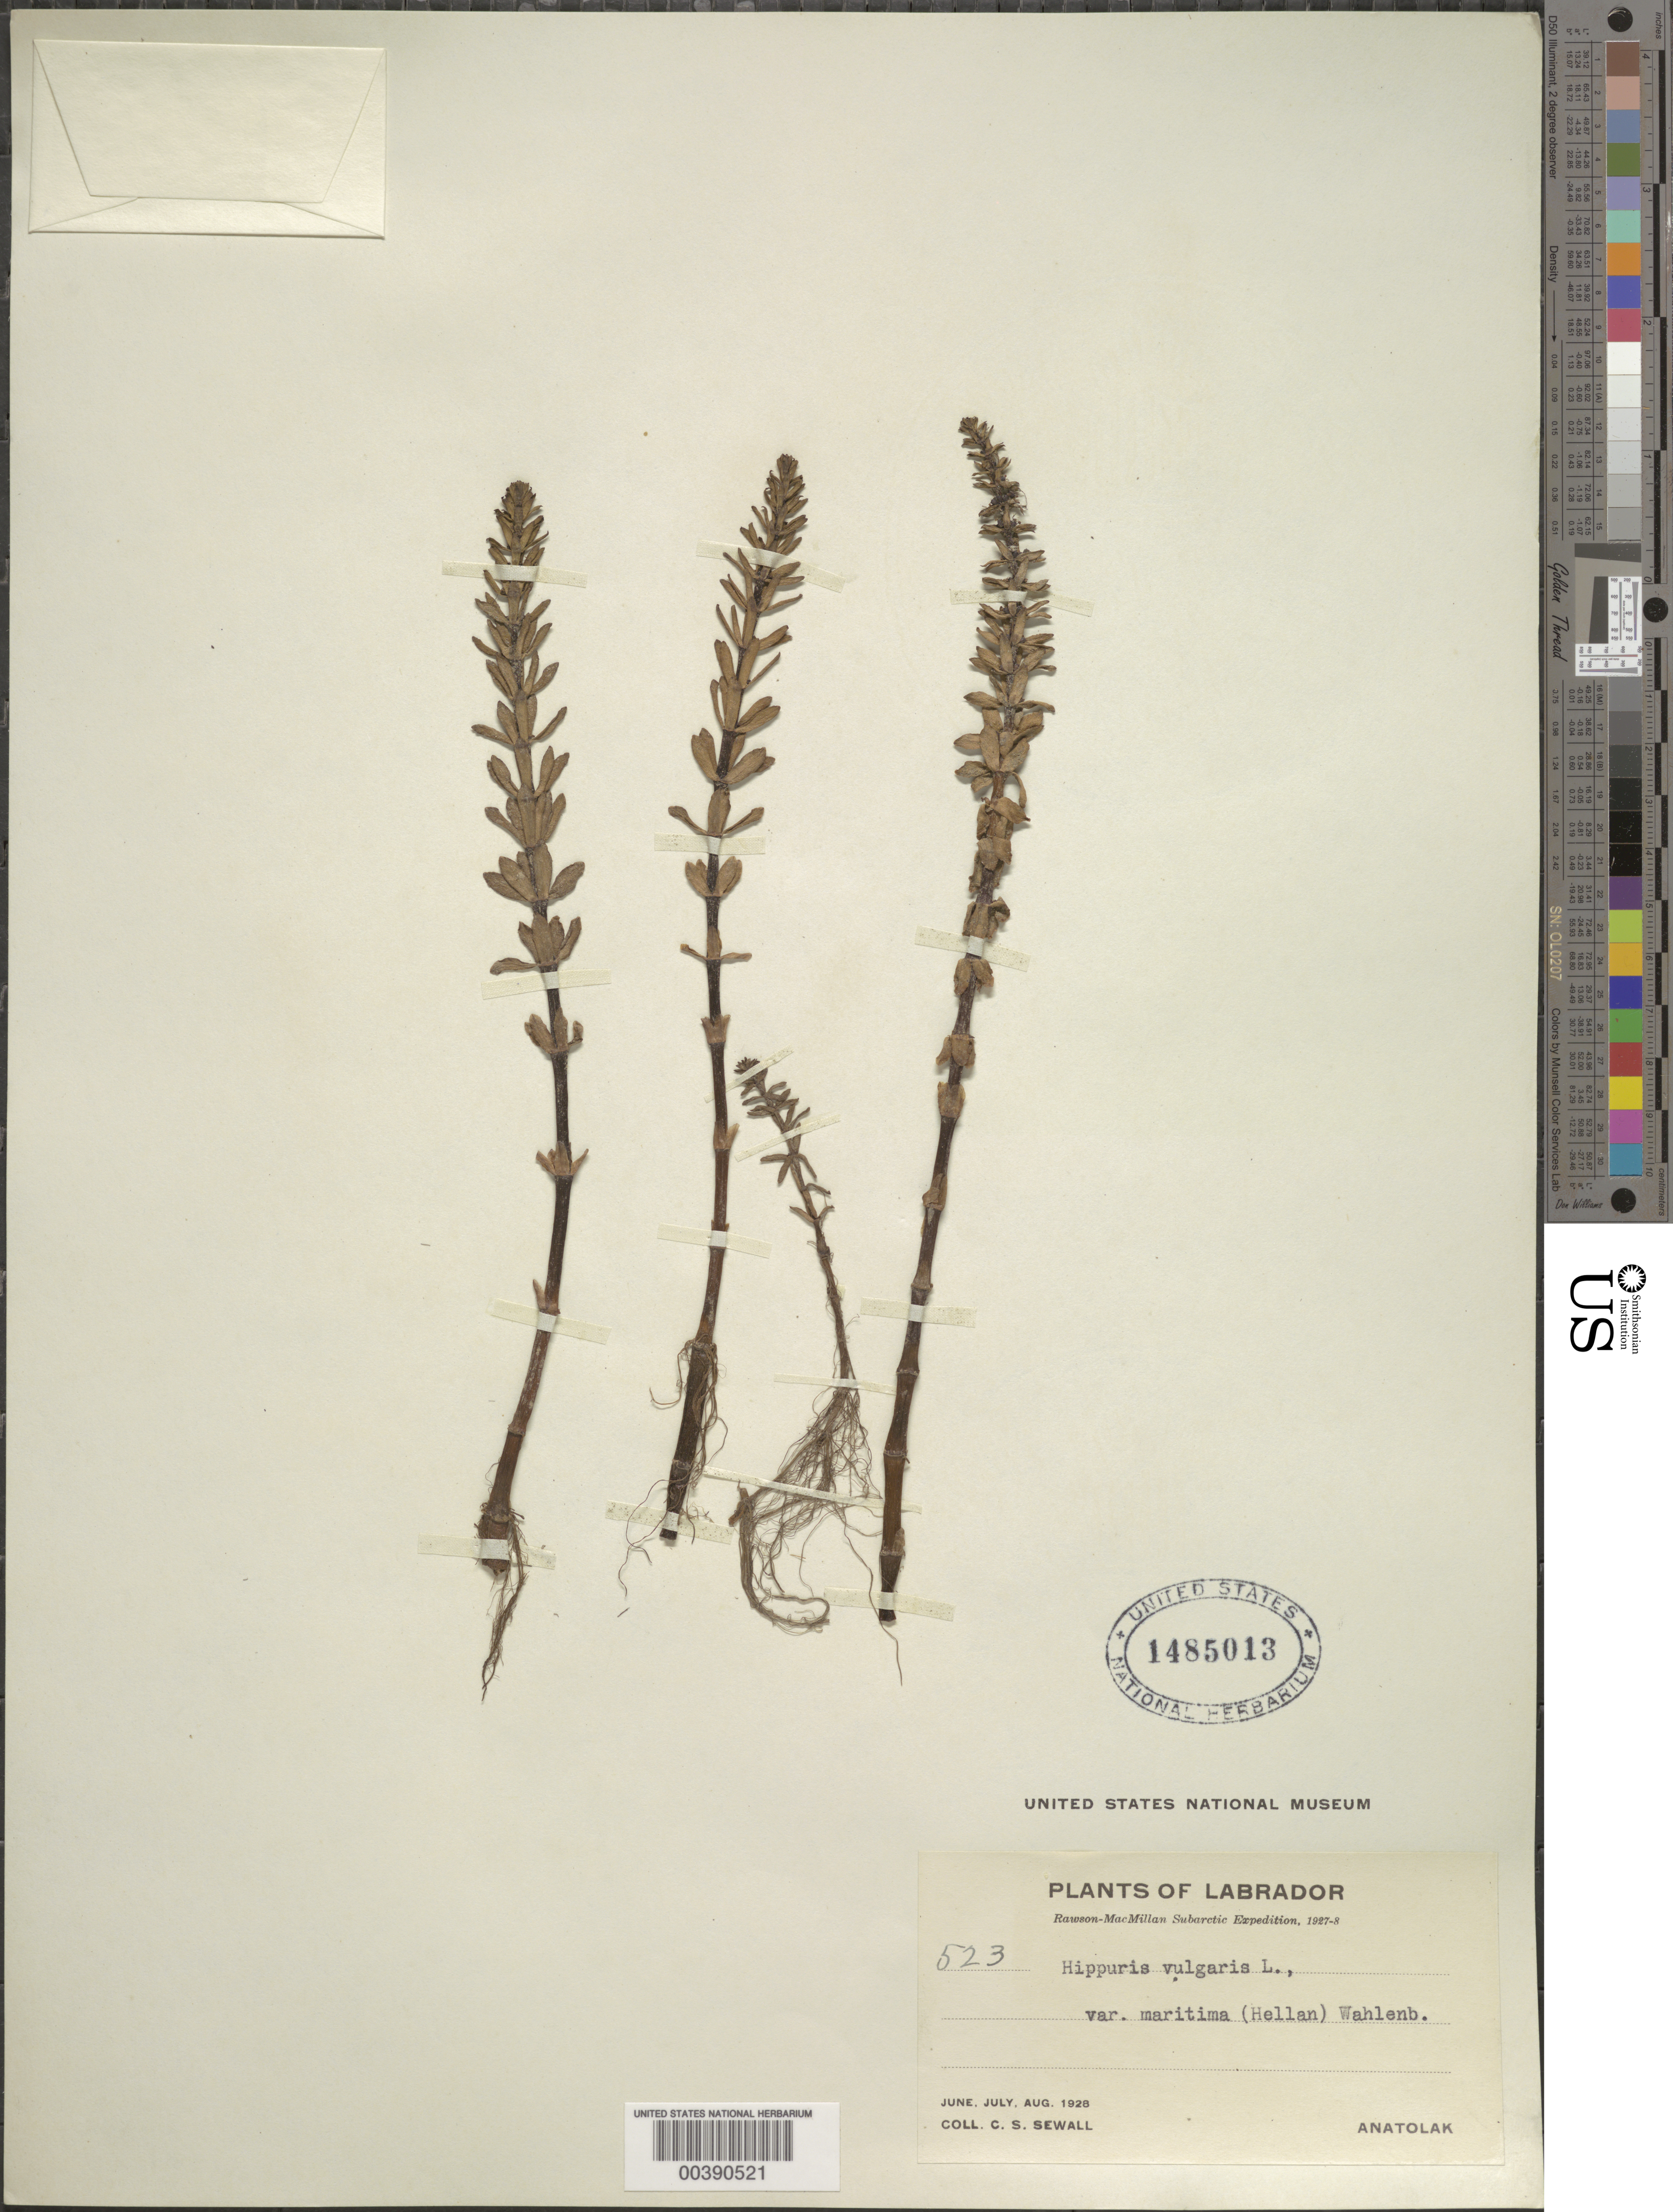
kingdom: Plantae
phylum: Tracheophyta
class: Magnoliopsida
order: Lamiales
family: Plantaginaceae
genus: Hippuris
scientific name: Hippuris vulgaris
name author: L.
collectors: C. Sewall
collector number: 523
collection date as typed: Jun 1928 to -- Aug 1928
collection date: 1928-06/1928-08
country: Canada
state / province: Newfoundland and Labrador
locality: Labrador, anatolak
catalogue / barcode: US 1485013